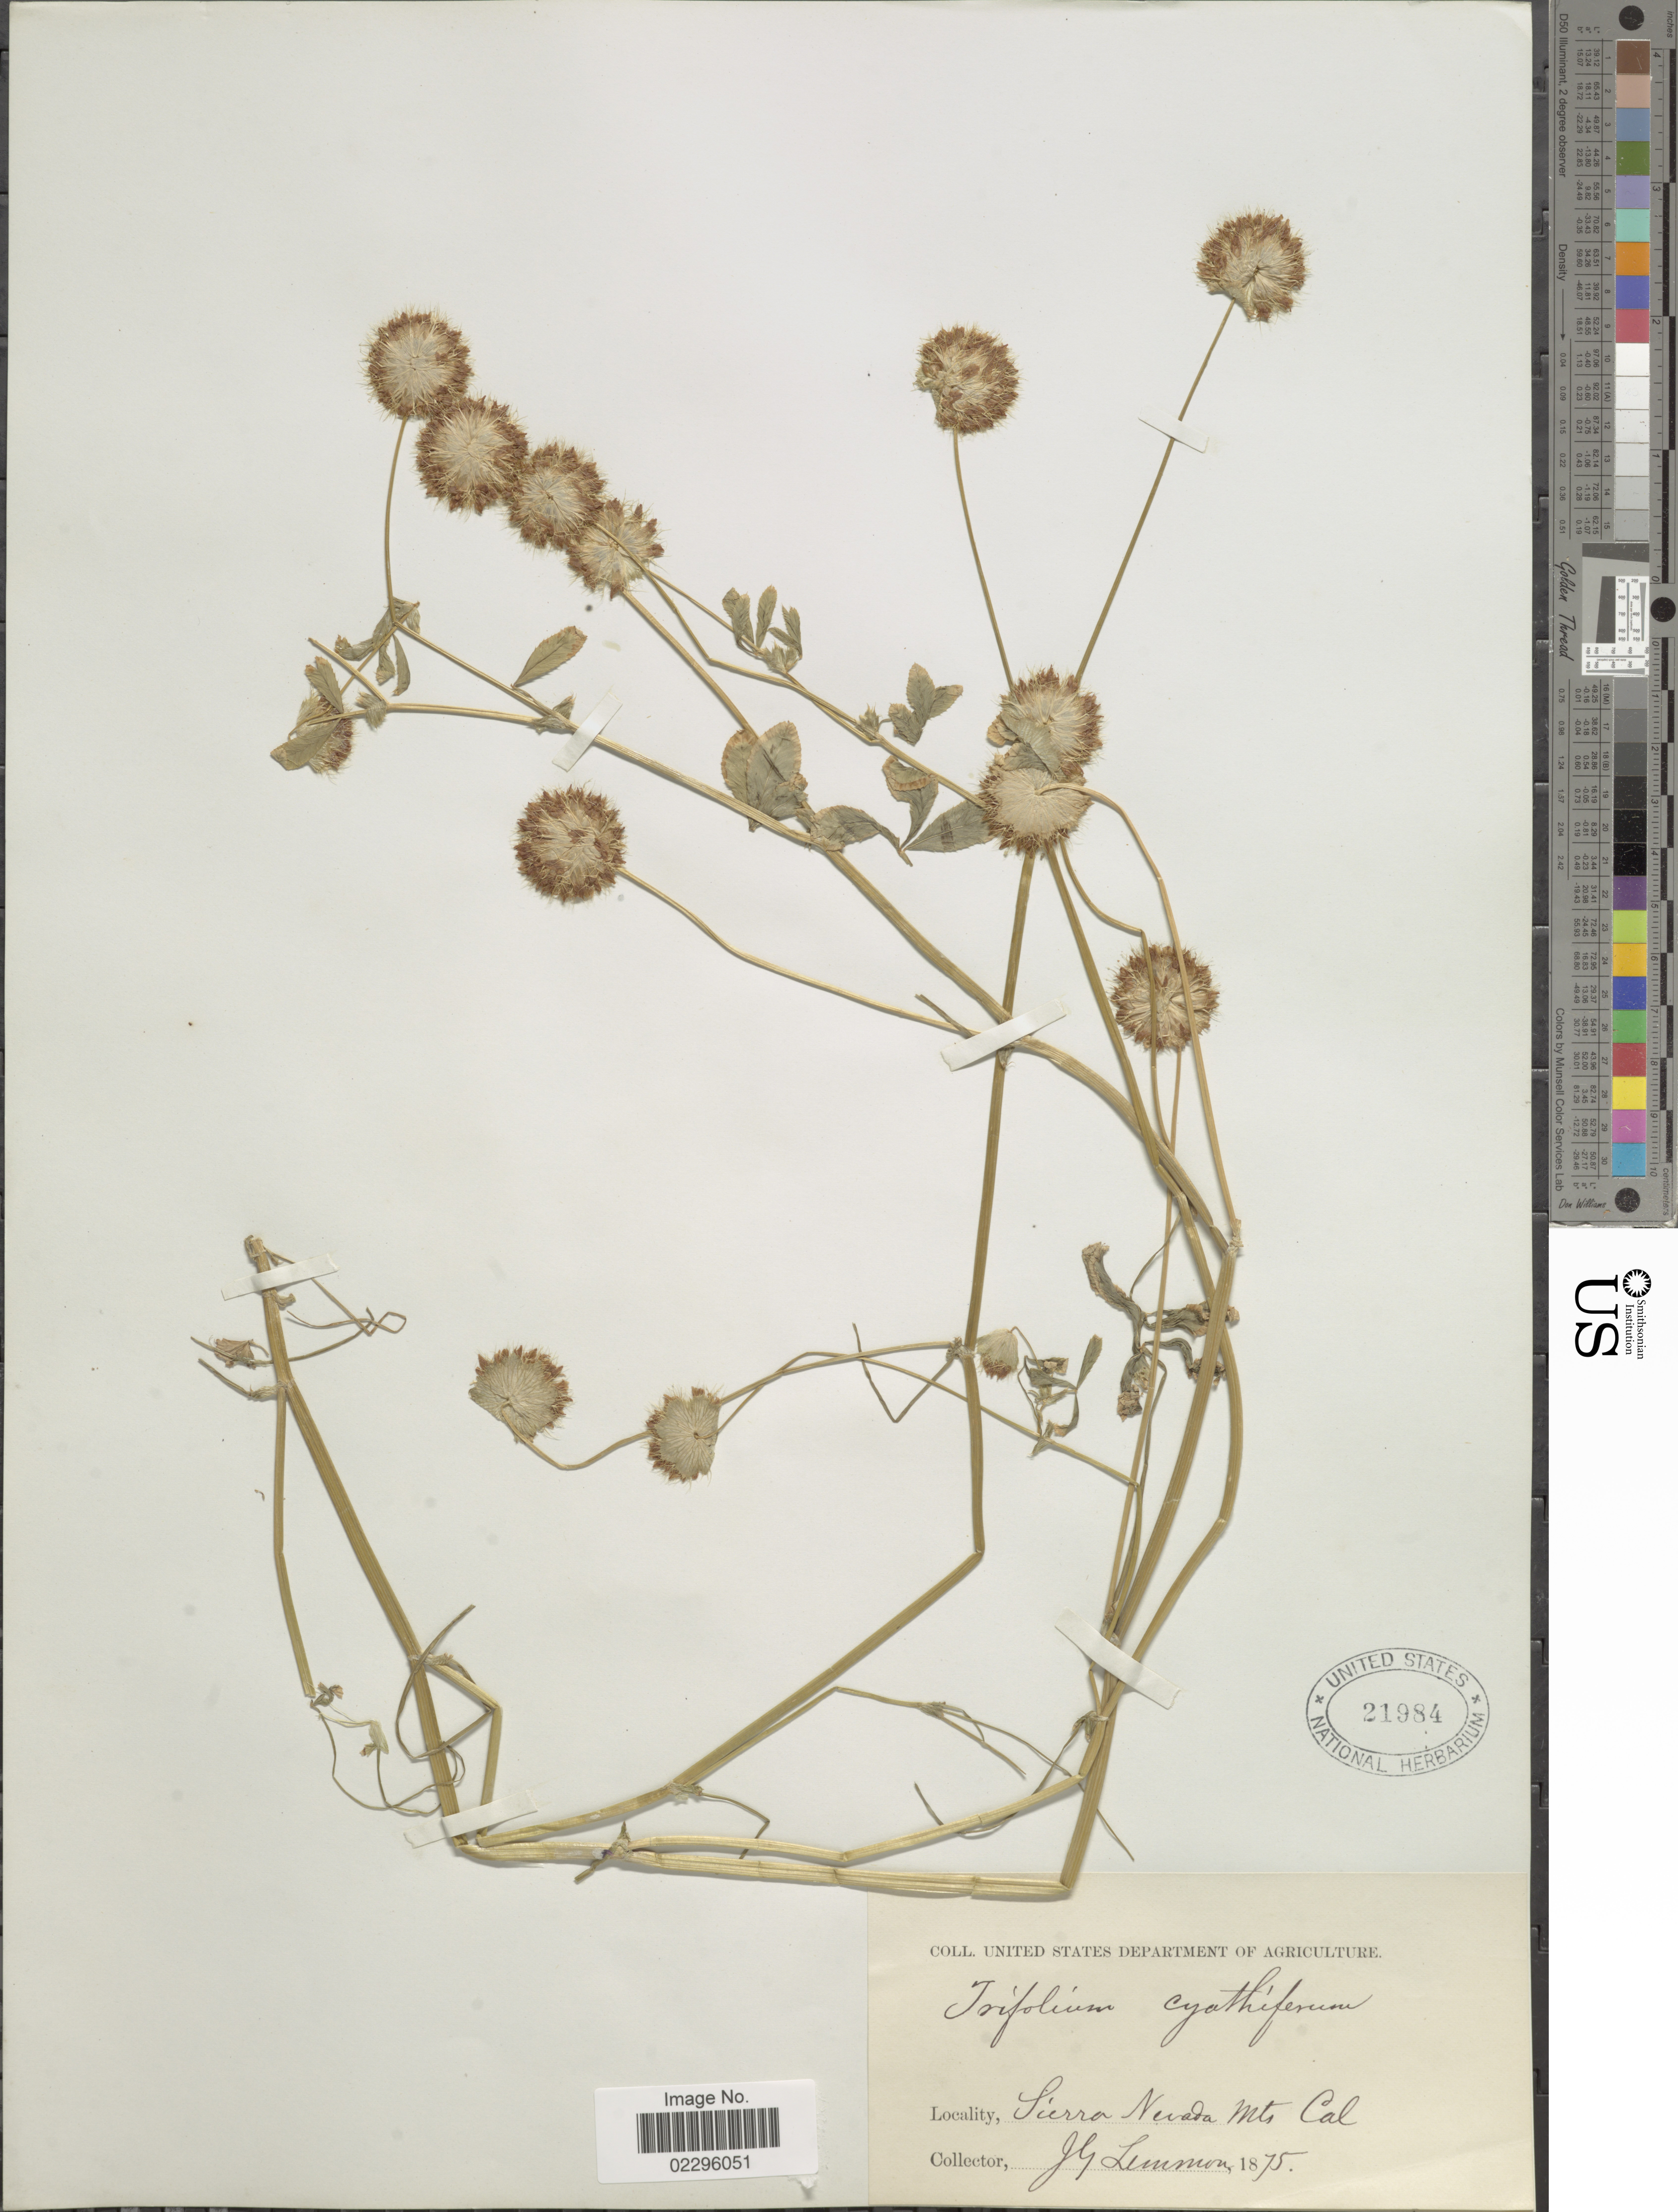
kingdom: Plantae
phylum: Tracheophyta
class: Magnoliopsida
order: Fabales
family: Fabaceae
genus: Trifolium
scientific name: Trifolium cyathiferum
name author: Lindl.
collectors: J. Lemmon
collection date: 1875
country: United States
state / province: Idaho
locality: Sierra Nevada Mts.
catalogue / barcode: US 21984